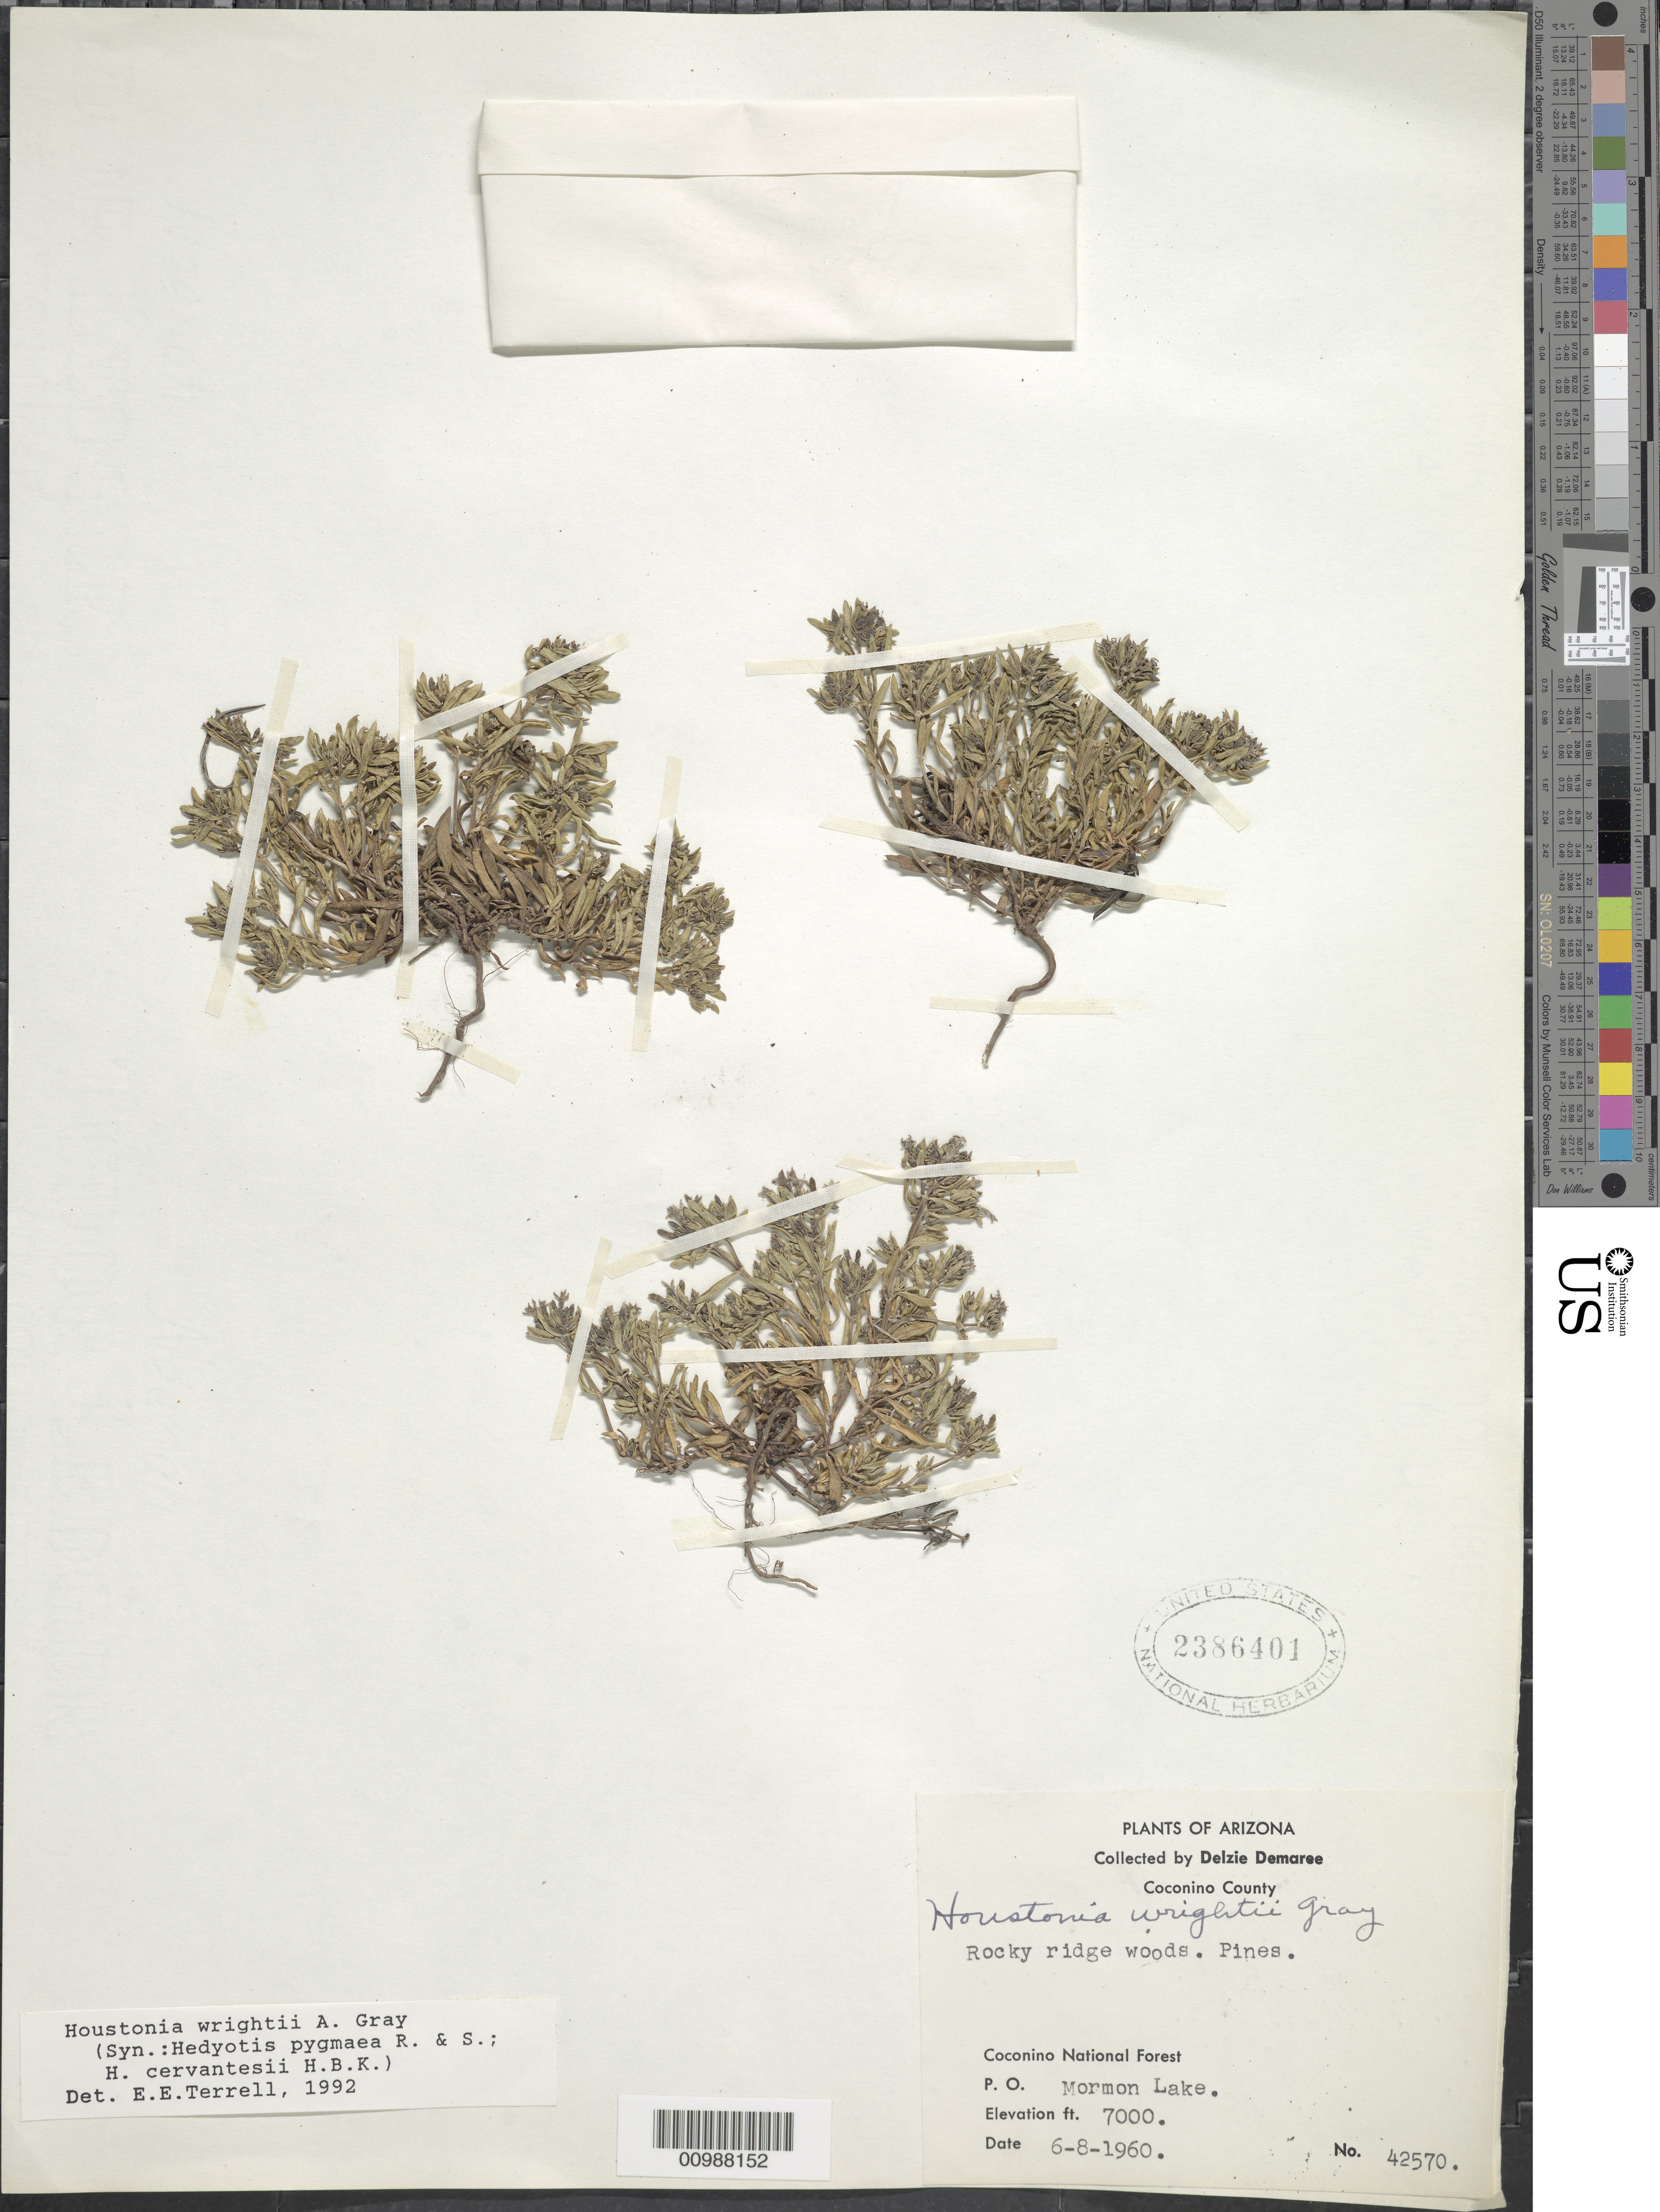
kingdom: Plantae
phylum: Tracheophyta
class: Magnoliopsida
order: Gentianales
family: Rubiaceae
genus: Houstonia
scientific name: Houstonia wrightii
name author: (A. Gray) A. Gray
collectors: D. Demaree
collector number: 42570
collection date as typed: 08 Jun 1960 or 06 Aug 1960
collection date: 1960-06-08/1960-08-06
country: United States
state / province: Arizona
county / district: Coconino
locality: Coconino National Forest, Mormon Lake. Rocky ridge woods, pines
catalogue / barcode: US 2386401